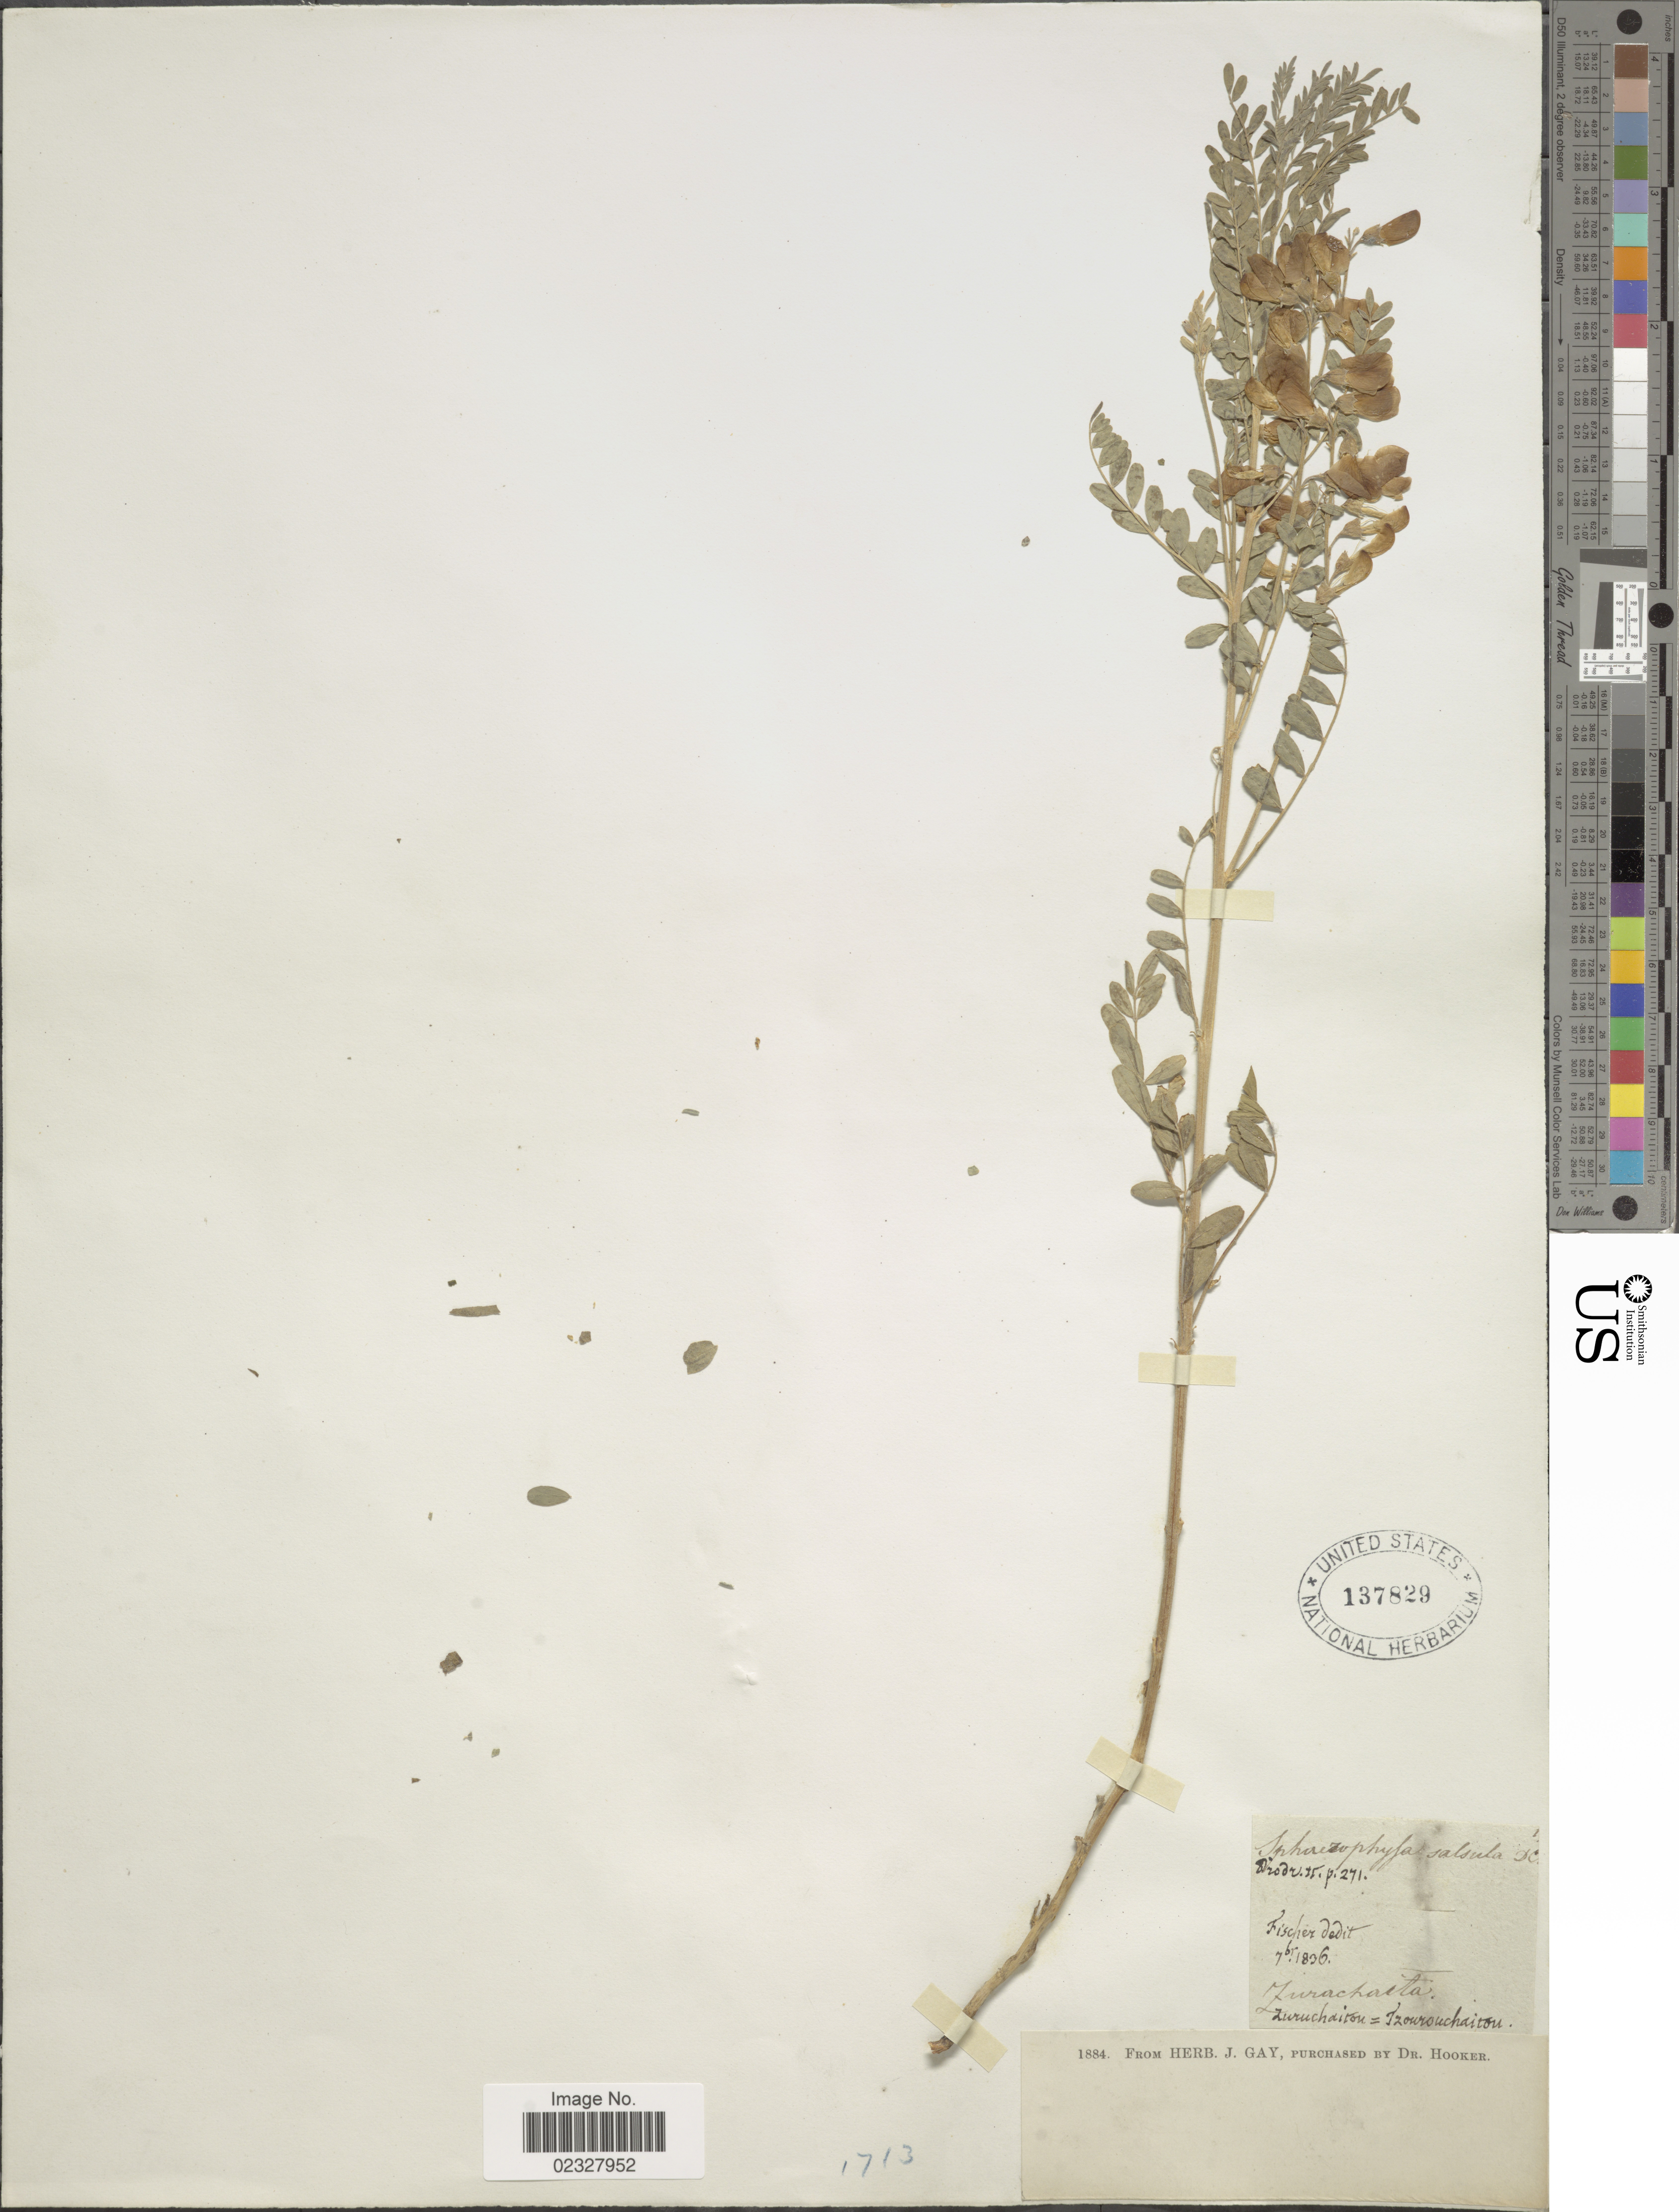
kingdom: Plantae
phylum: Tracheophyta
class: Magnoliopsida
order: Fabales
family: Fabaceae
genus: Sphaerophysa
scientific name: Sphaerophysa salsula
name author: (Pall.) DC.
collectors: -- Fischer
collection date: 1836-07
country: Mongolia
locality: Zurachaita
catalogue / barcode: US 137829